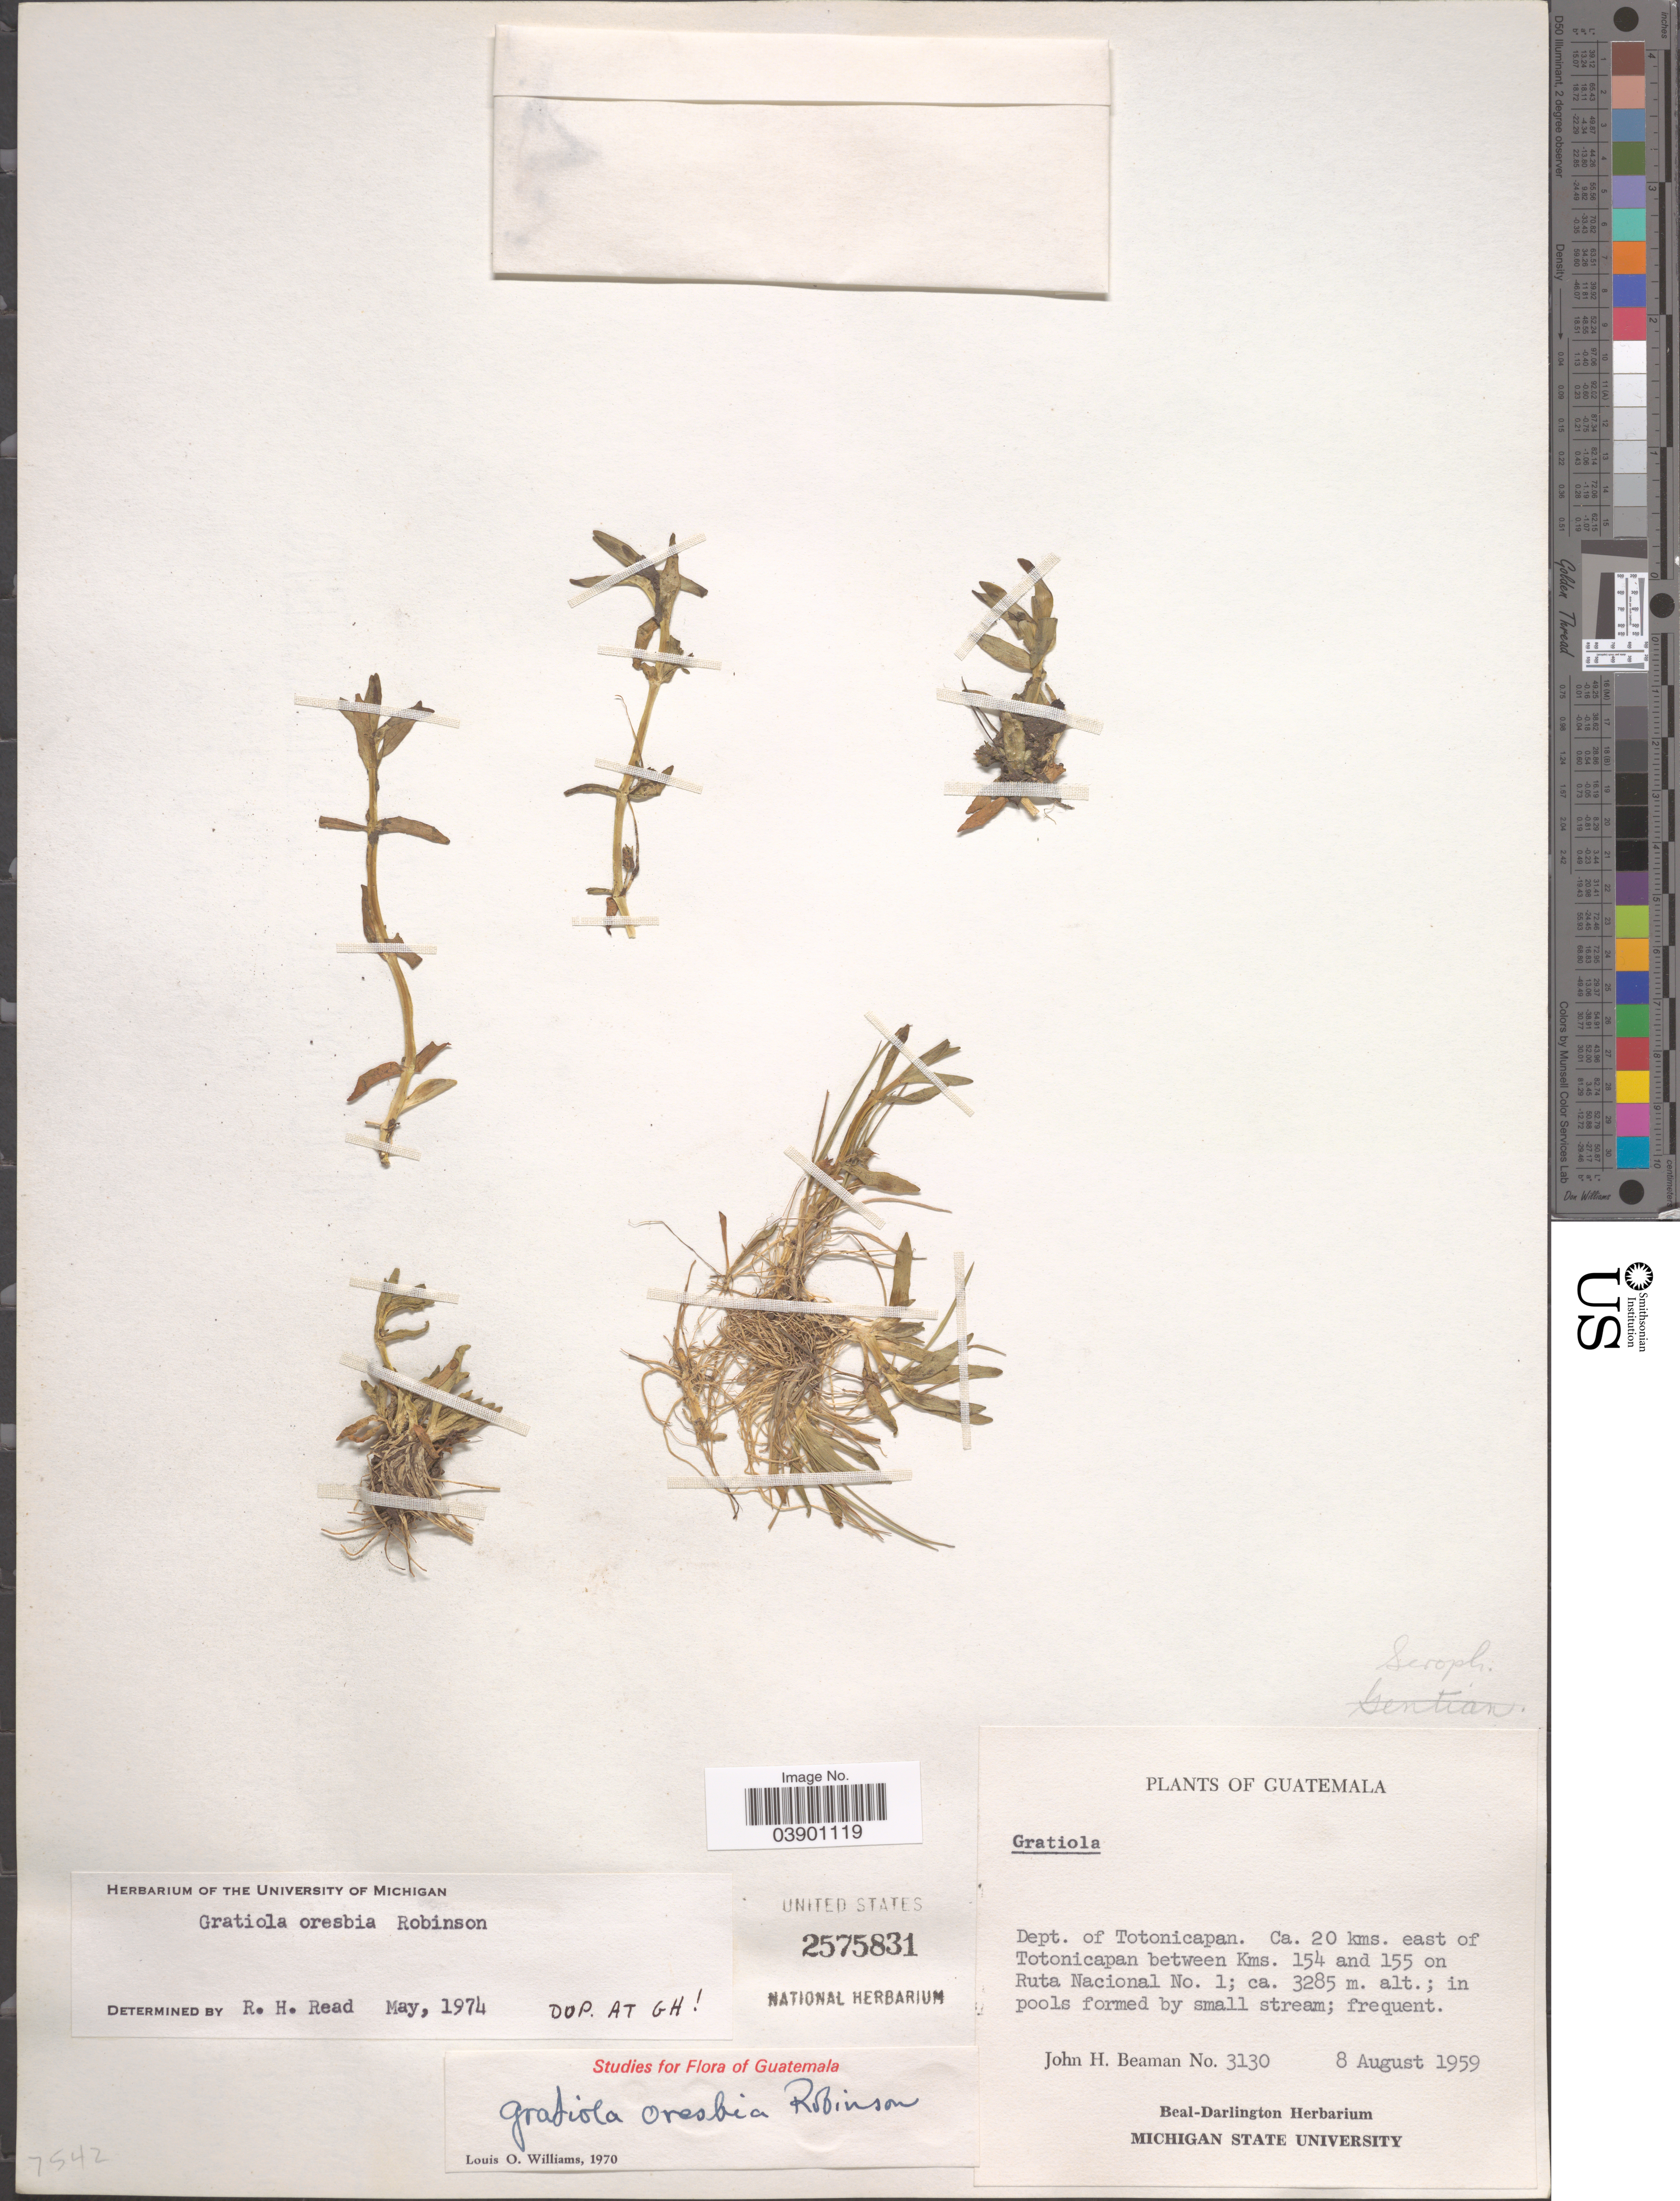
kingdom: Plantae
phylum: Tracheophyta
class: Magnoliopsida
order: Lamiales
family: Plantaginaceae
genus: Gratiola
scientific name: Gratiola oresbia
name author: B.L. Rob.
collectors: J. H. Beaman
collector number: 3130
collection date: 1959-08-08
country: Guatemala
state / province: Totonicapan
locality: Dept. of Totonicapan: Ca. 20 kms. east of Totonicapan between Kms. 154 and 155 on Ruta Nacional No. 1.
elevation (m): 3285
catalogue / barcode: US 2575831